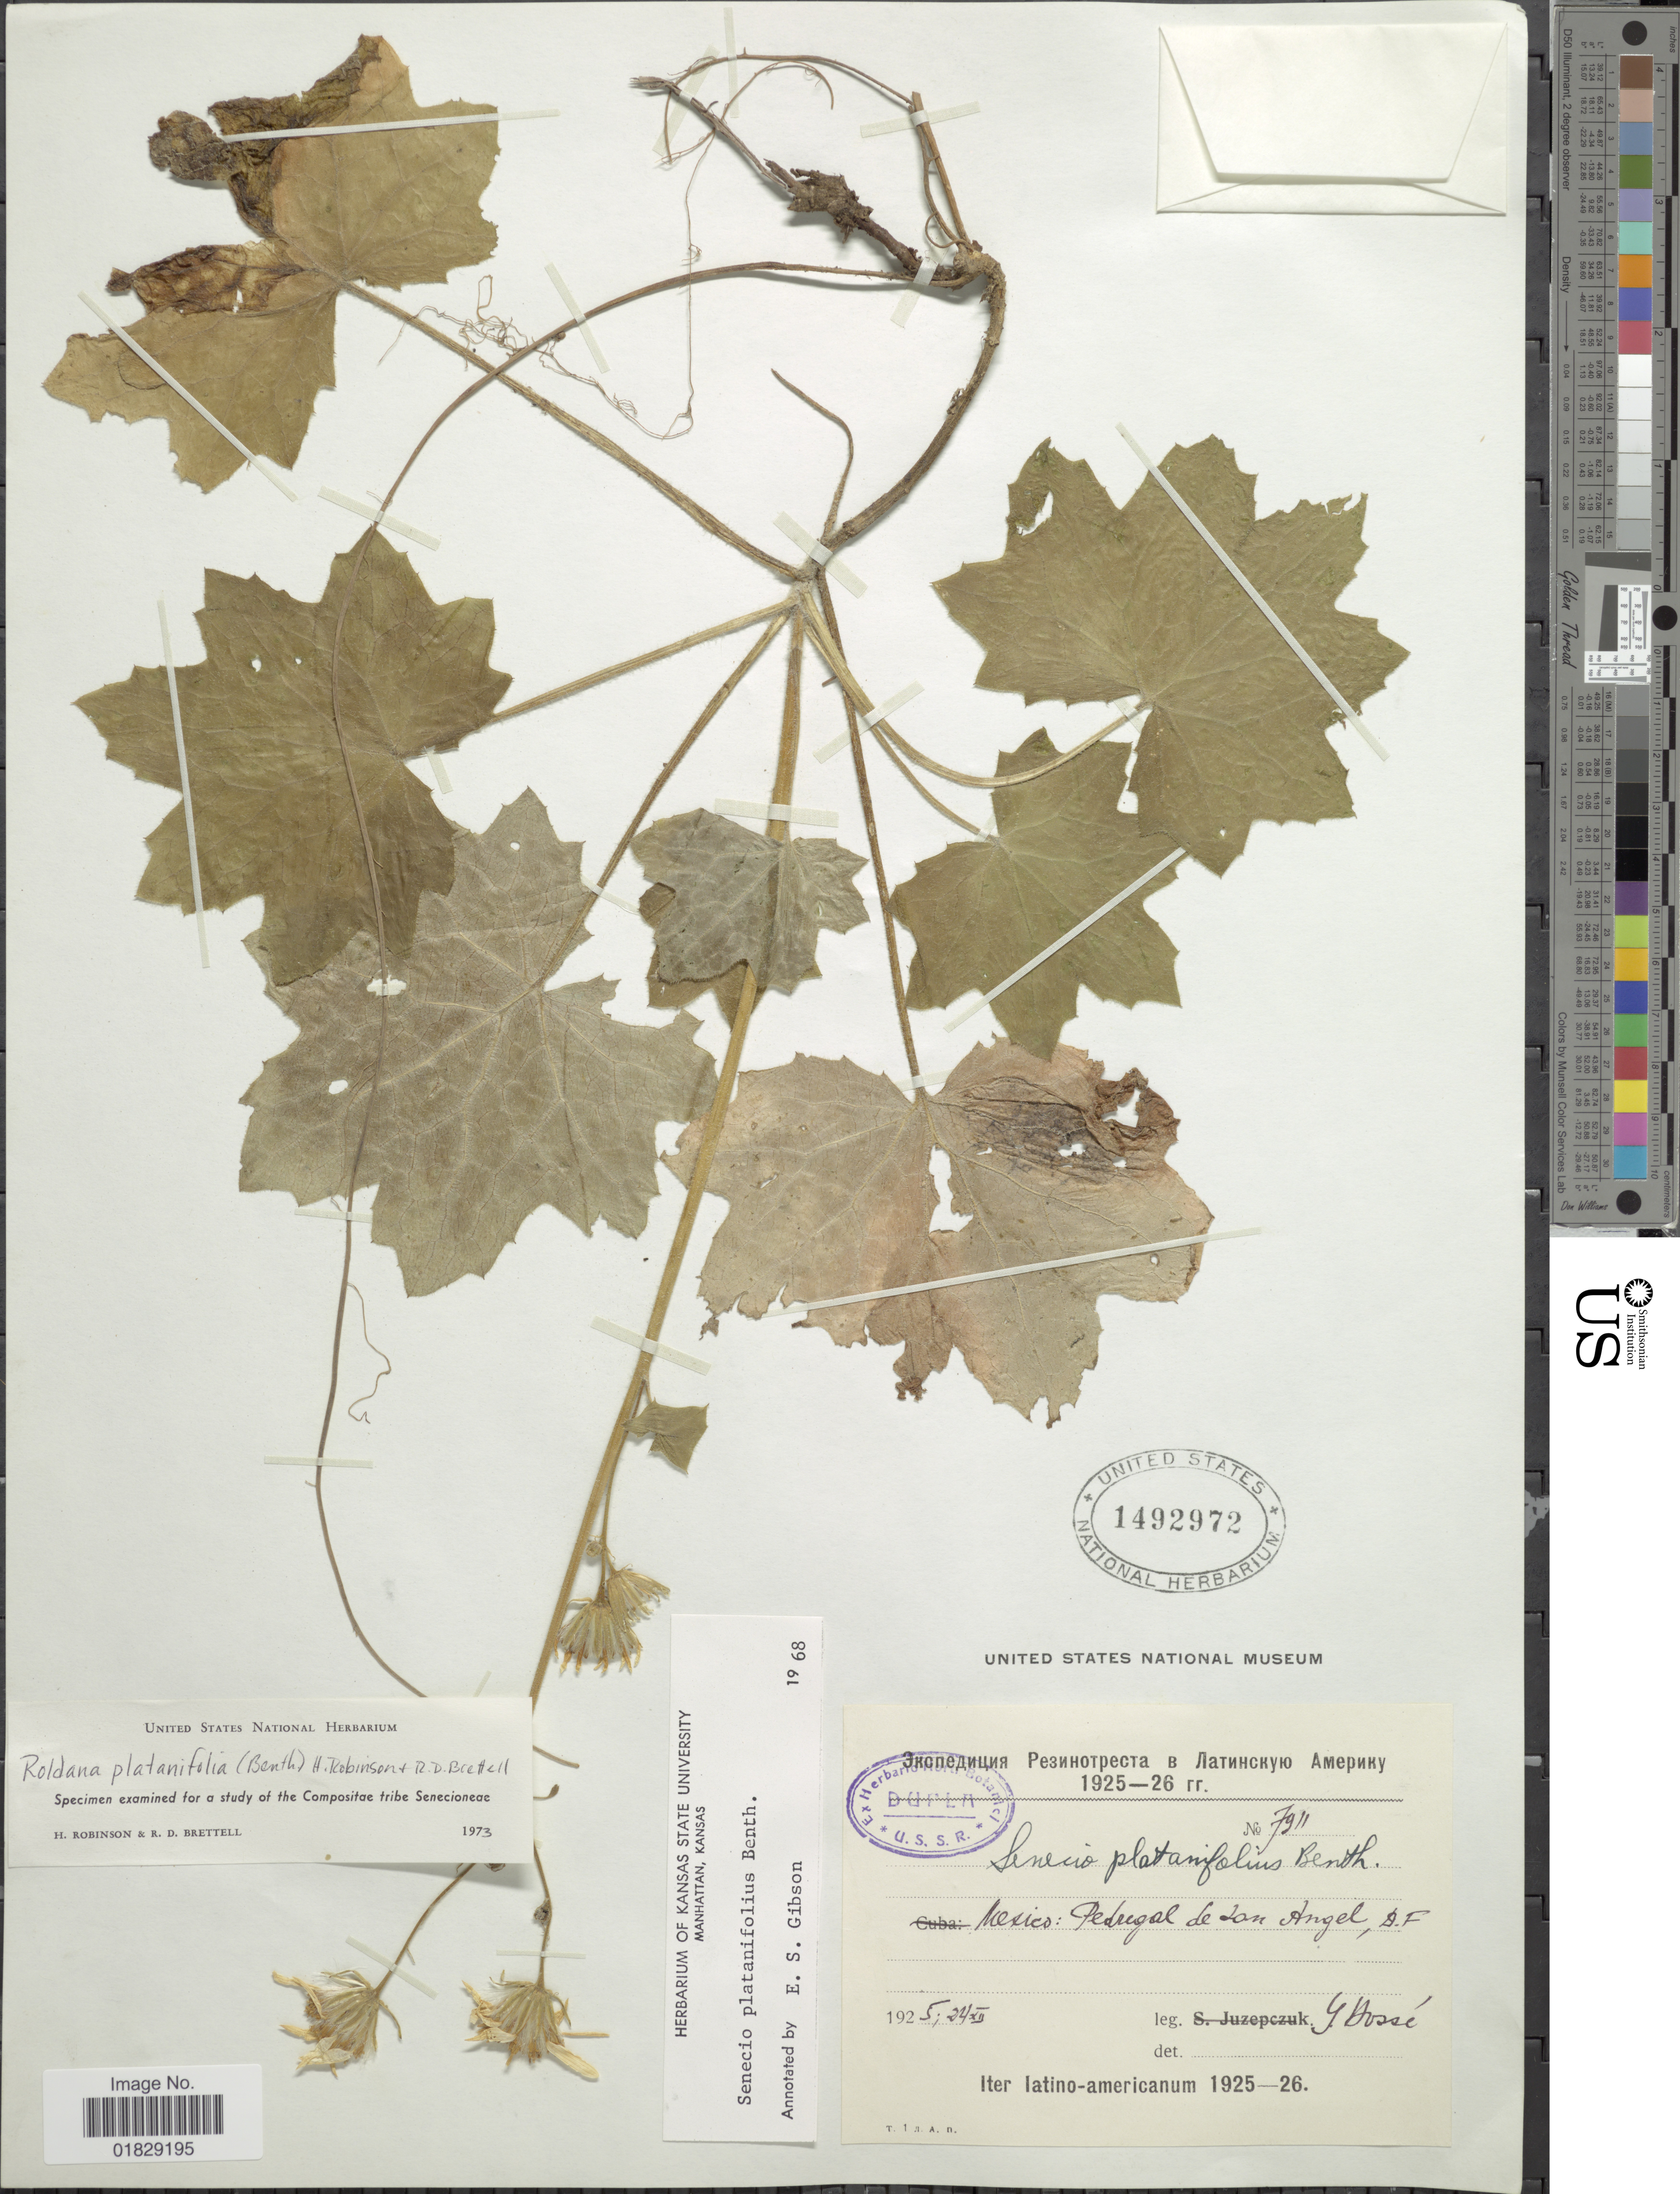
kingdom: Plantae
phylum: Tracheophyta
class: Magnoliopsida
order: Asterales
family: Asteraceae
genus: Roldana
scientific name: Roldana platanifolia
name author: (Benth.) H. Rob. & Brettell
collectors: Dossé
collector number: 7911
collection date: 1925-12-24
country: Mexico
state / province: Distrito Federal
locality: Mexico: Pedregal de San Angel, D.F.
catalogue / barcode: US 1492972